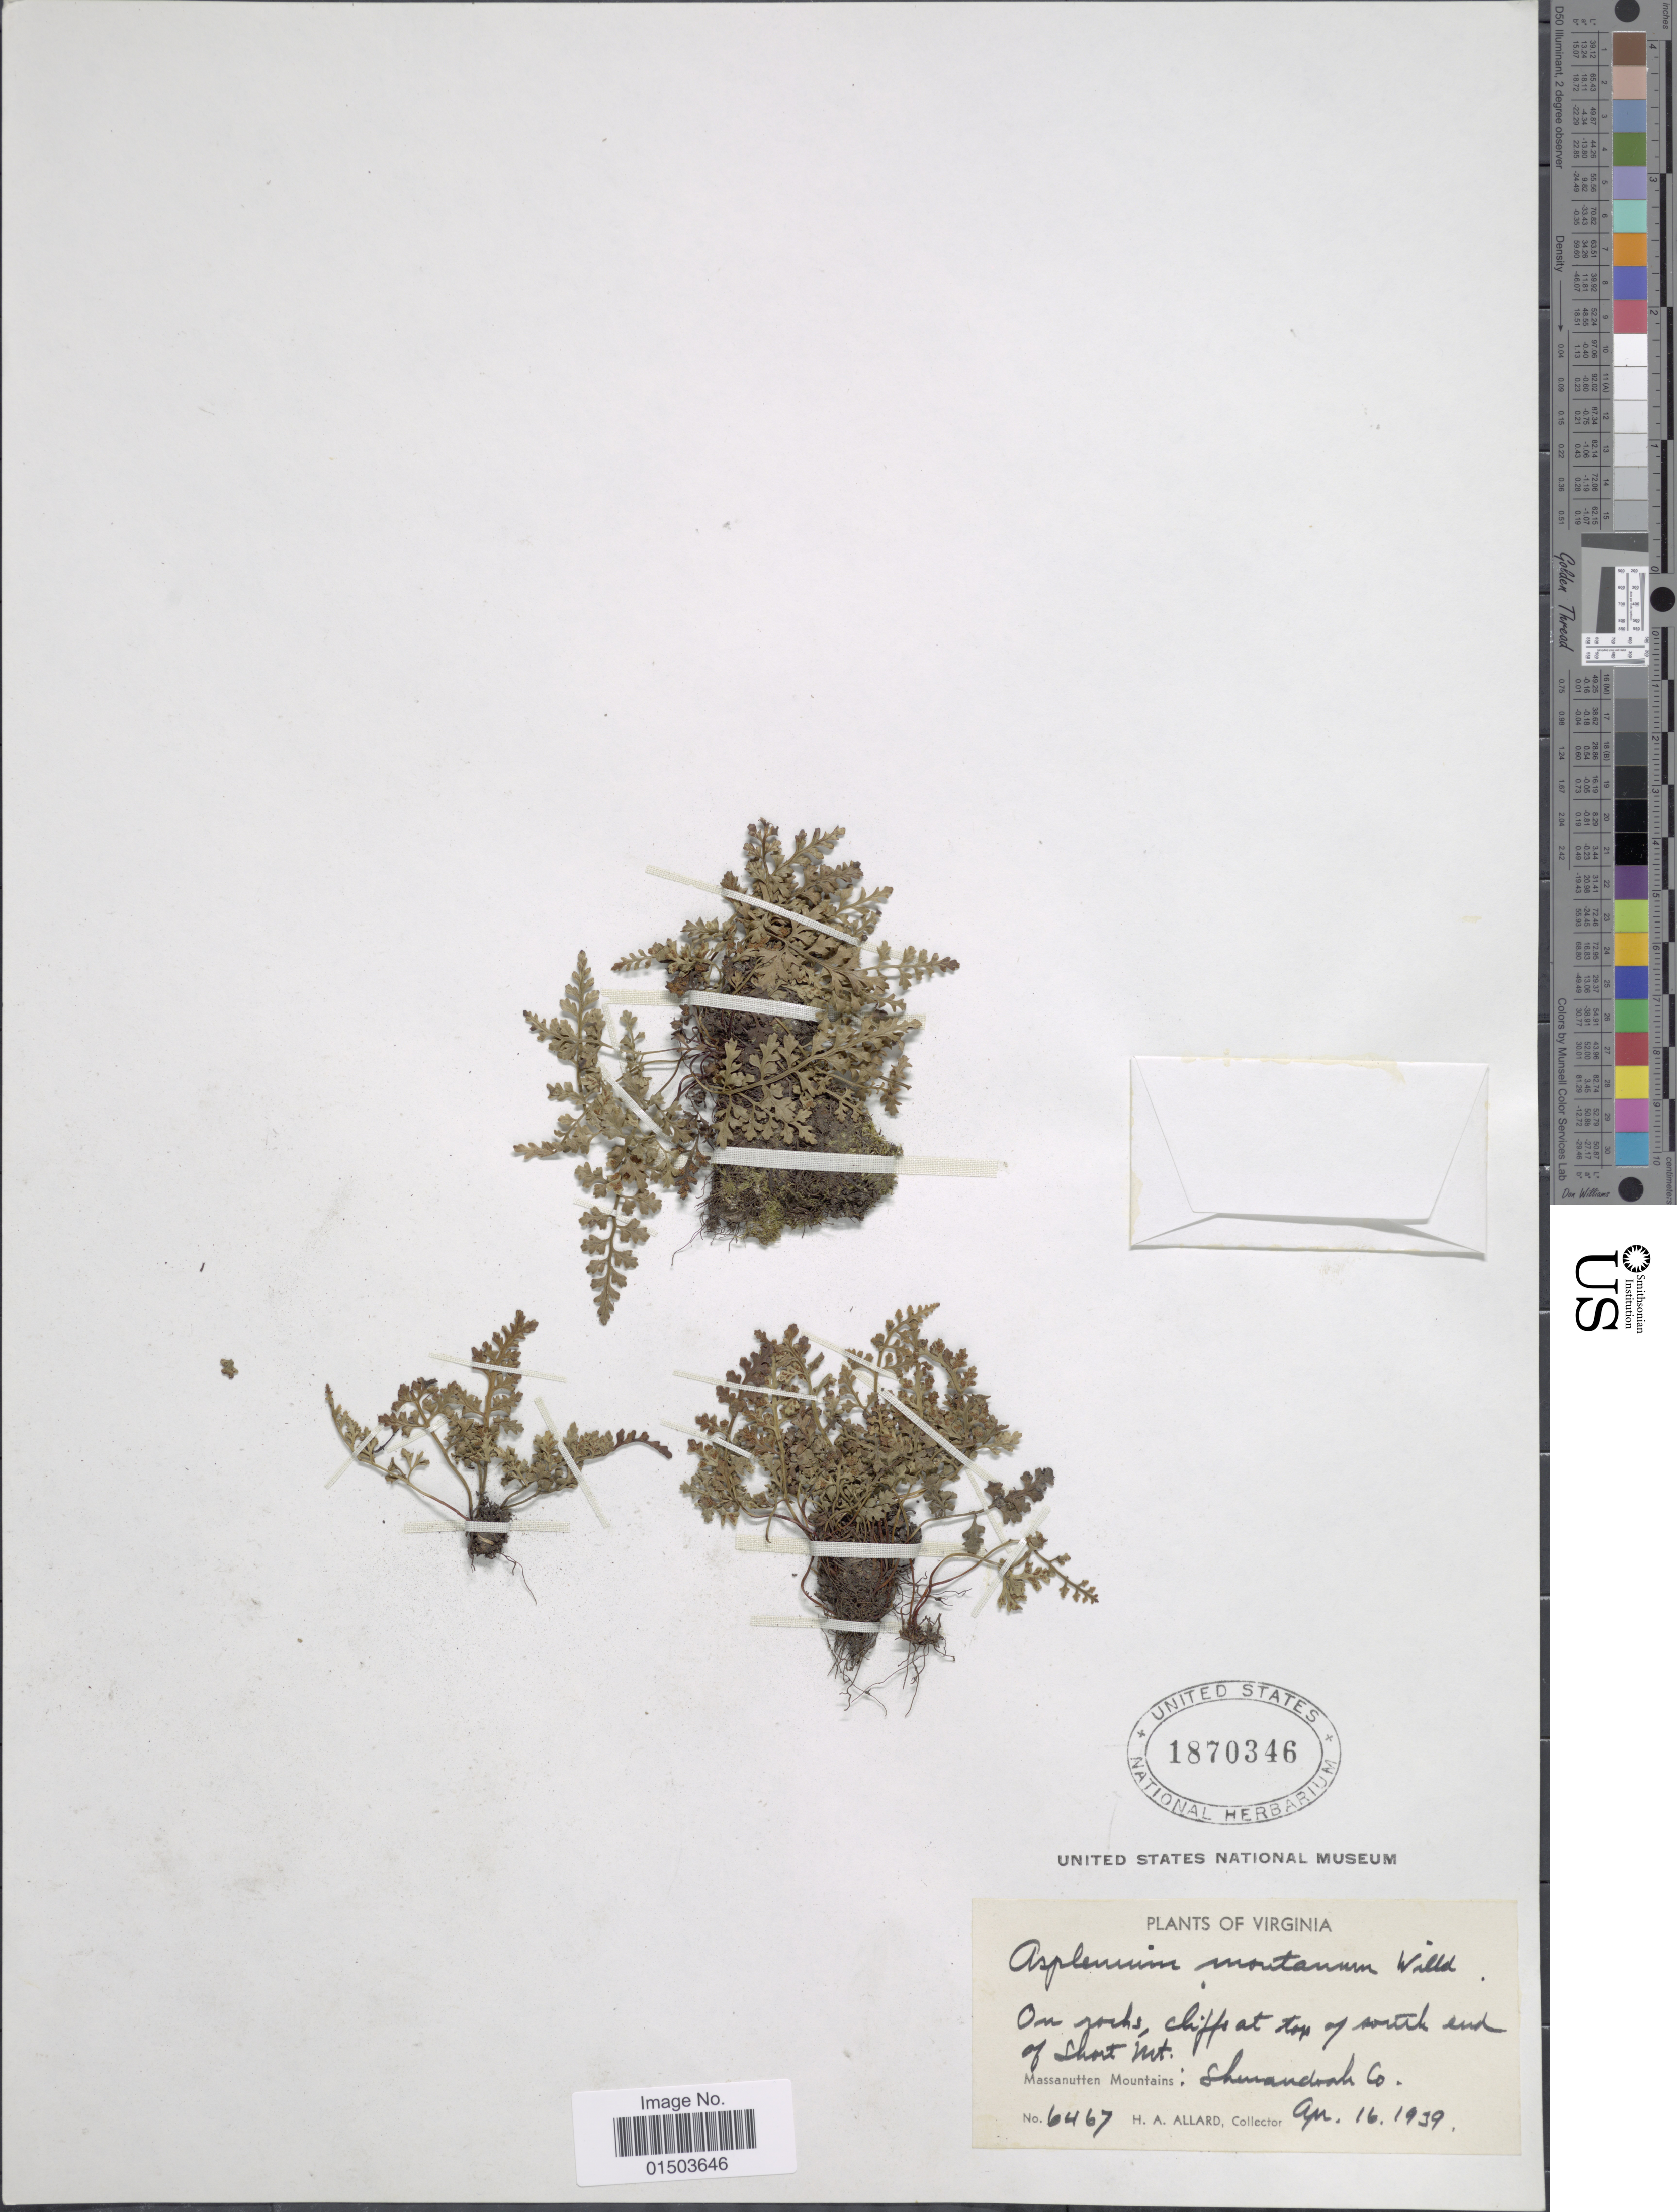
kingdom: Plantae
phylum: Tracheophyta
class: Polypodiopsida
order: Polypodiales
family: Aspleniaceae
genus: Asplenium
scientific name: Asplenium montanum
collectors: H. A. Allard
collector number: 6467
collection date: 1939-04-16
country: United States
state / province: Virginia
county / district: Shenandoah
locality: Virginia, On rocks, cliffs at top of south end of Short Mt. Massanutten Mountains: Shenandoah Co.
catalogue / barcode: US 1870346